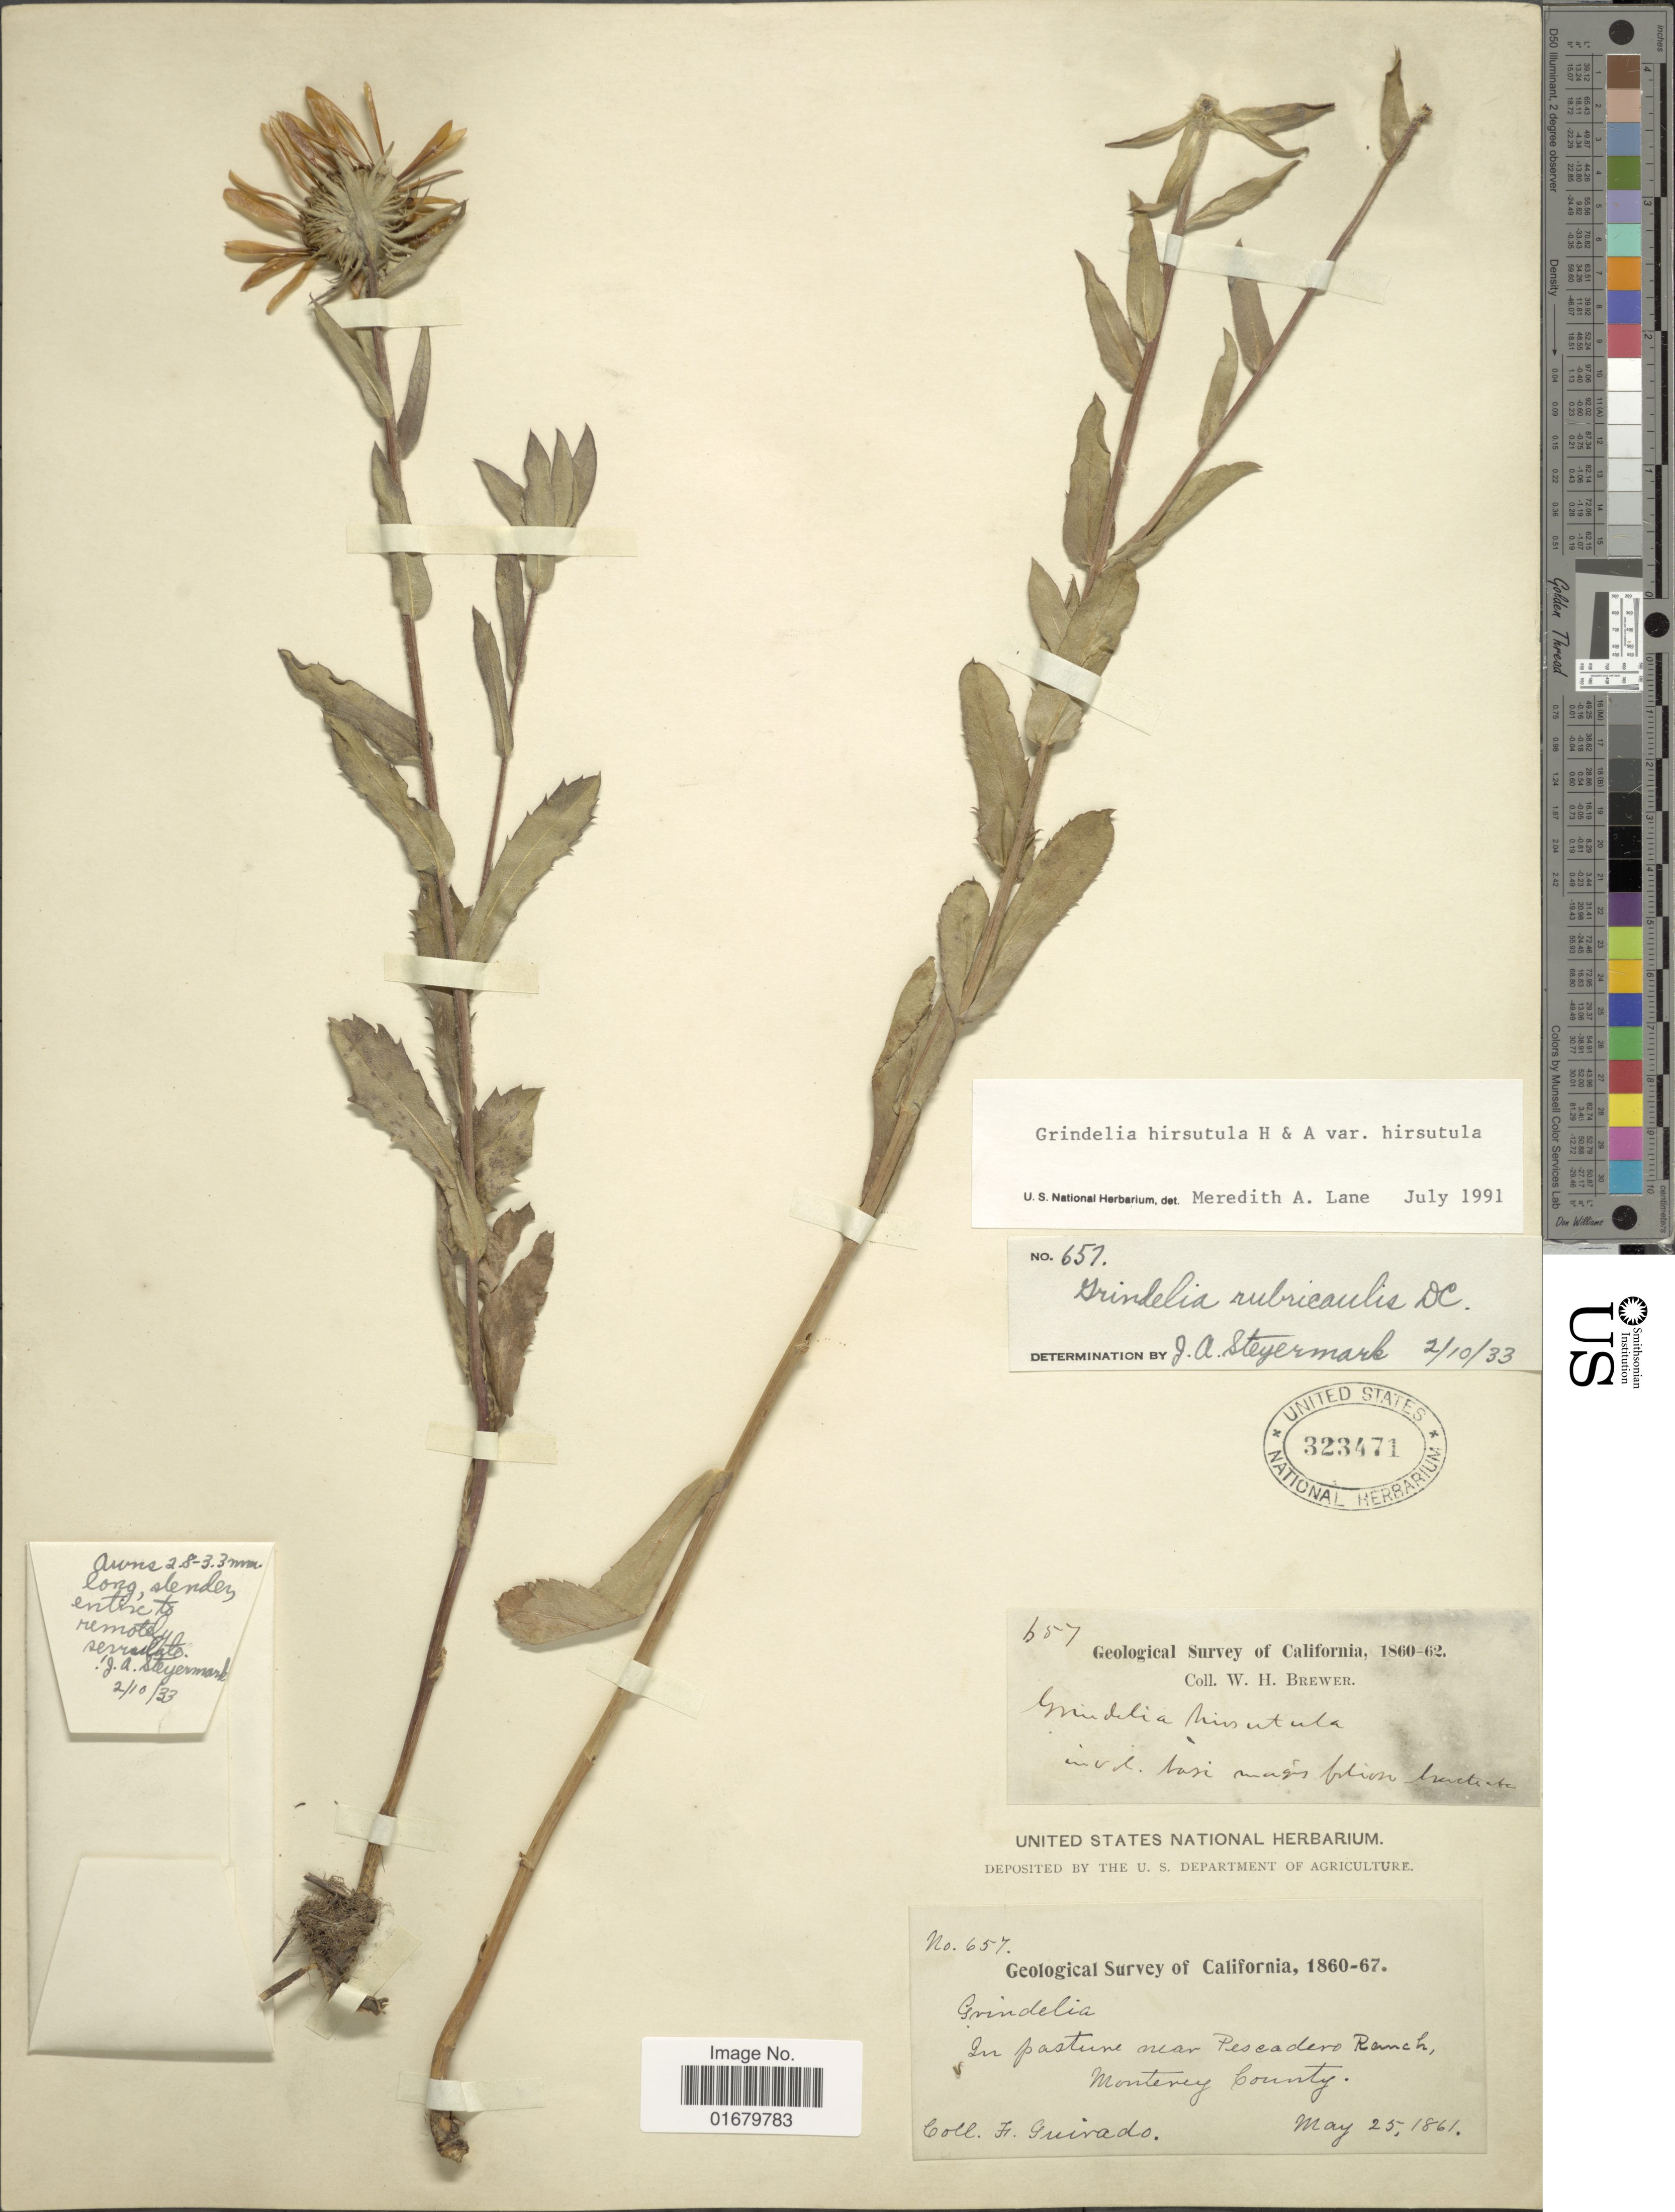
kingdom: Plantae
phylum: Tracheophyta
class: Magnoliopsida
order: Asterales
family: Asteraceae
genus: Grindelia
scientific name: Grindelia hirsutula var. hirsutula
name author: Hook. & Arn.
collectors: F. Guirado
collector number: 657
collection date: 1861-05-25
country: United States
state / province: California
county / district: Monterey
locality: Near Pescadero Ranch, Montery County.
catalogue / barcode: US 323471